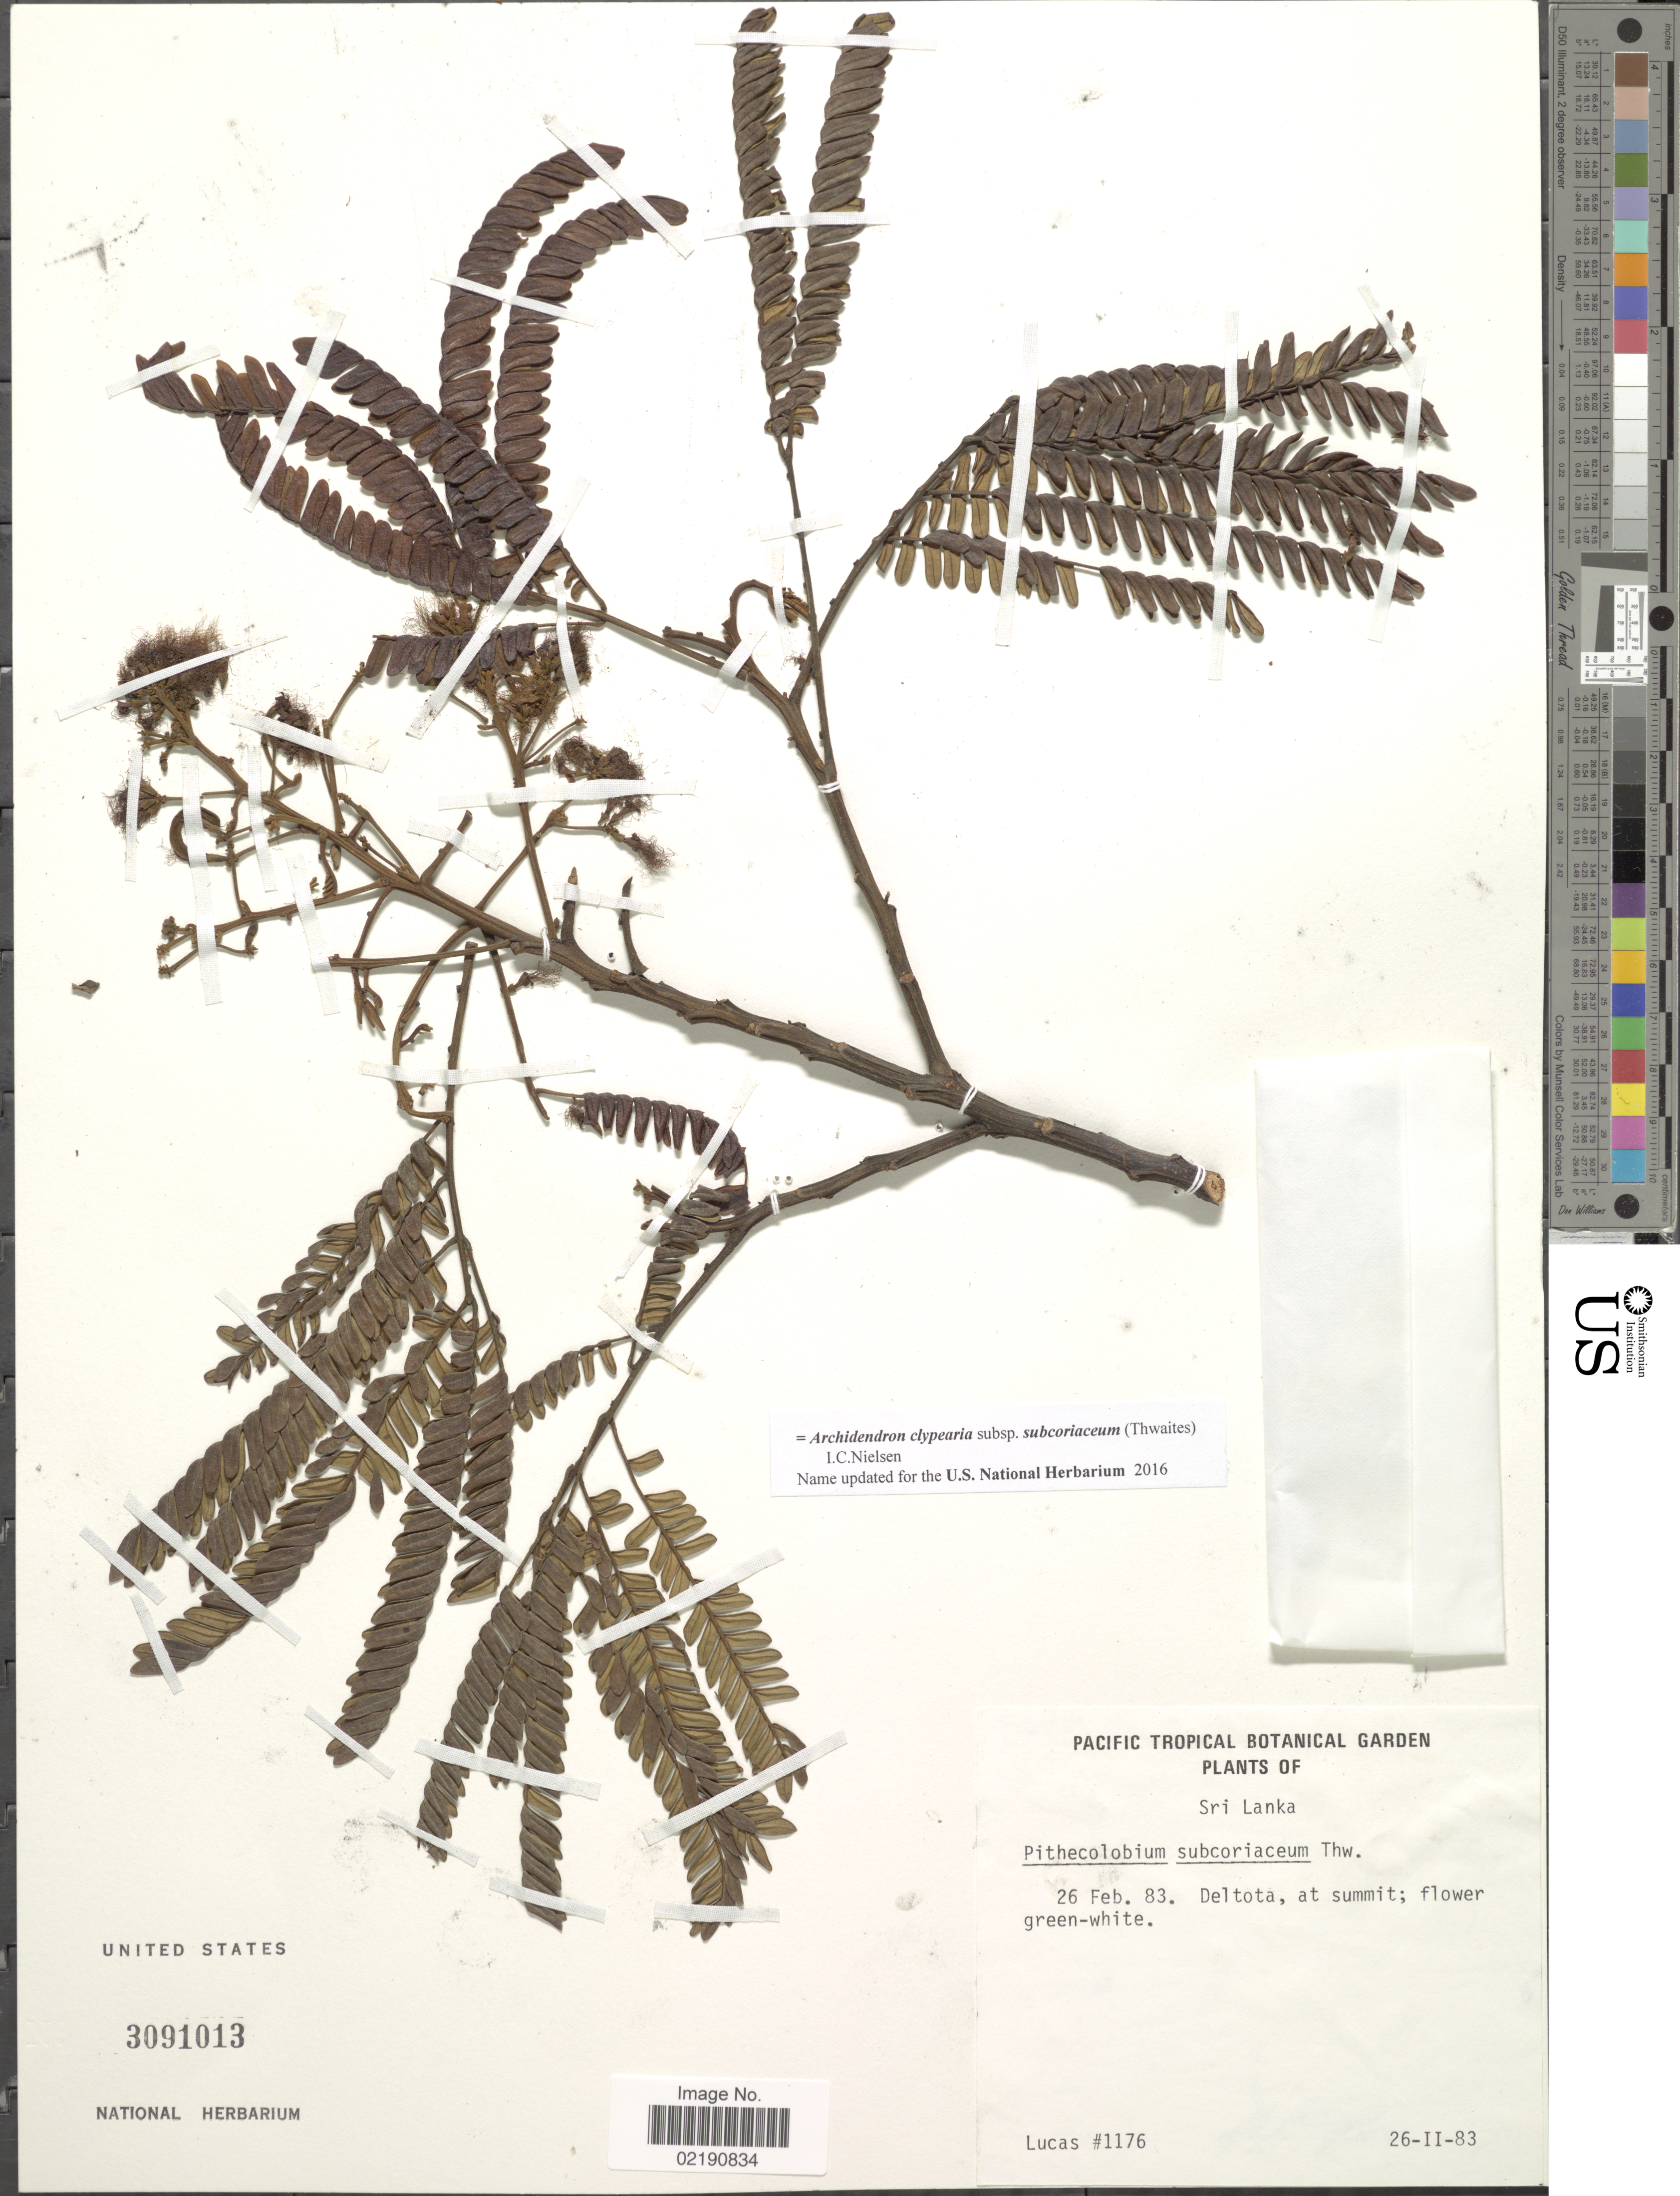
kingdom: Plantae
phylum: Tracheophyta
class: Magnoliopsida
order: Fabales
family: Fabaceae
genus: Archidendron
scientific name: Archidendron clypearia var. subcoriaceum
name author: M. Gangop. & Chakrabarty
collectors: Lucas, --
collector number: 1176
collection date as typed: Transcribed d/m/y: 26/2/83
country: Sri Lanka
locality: Deltota, at summit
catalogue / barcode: US 3091013